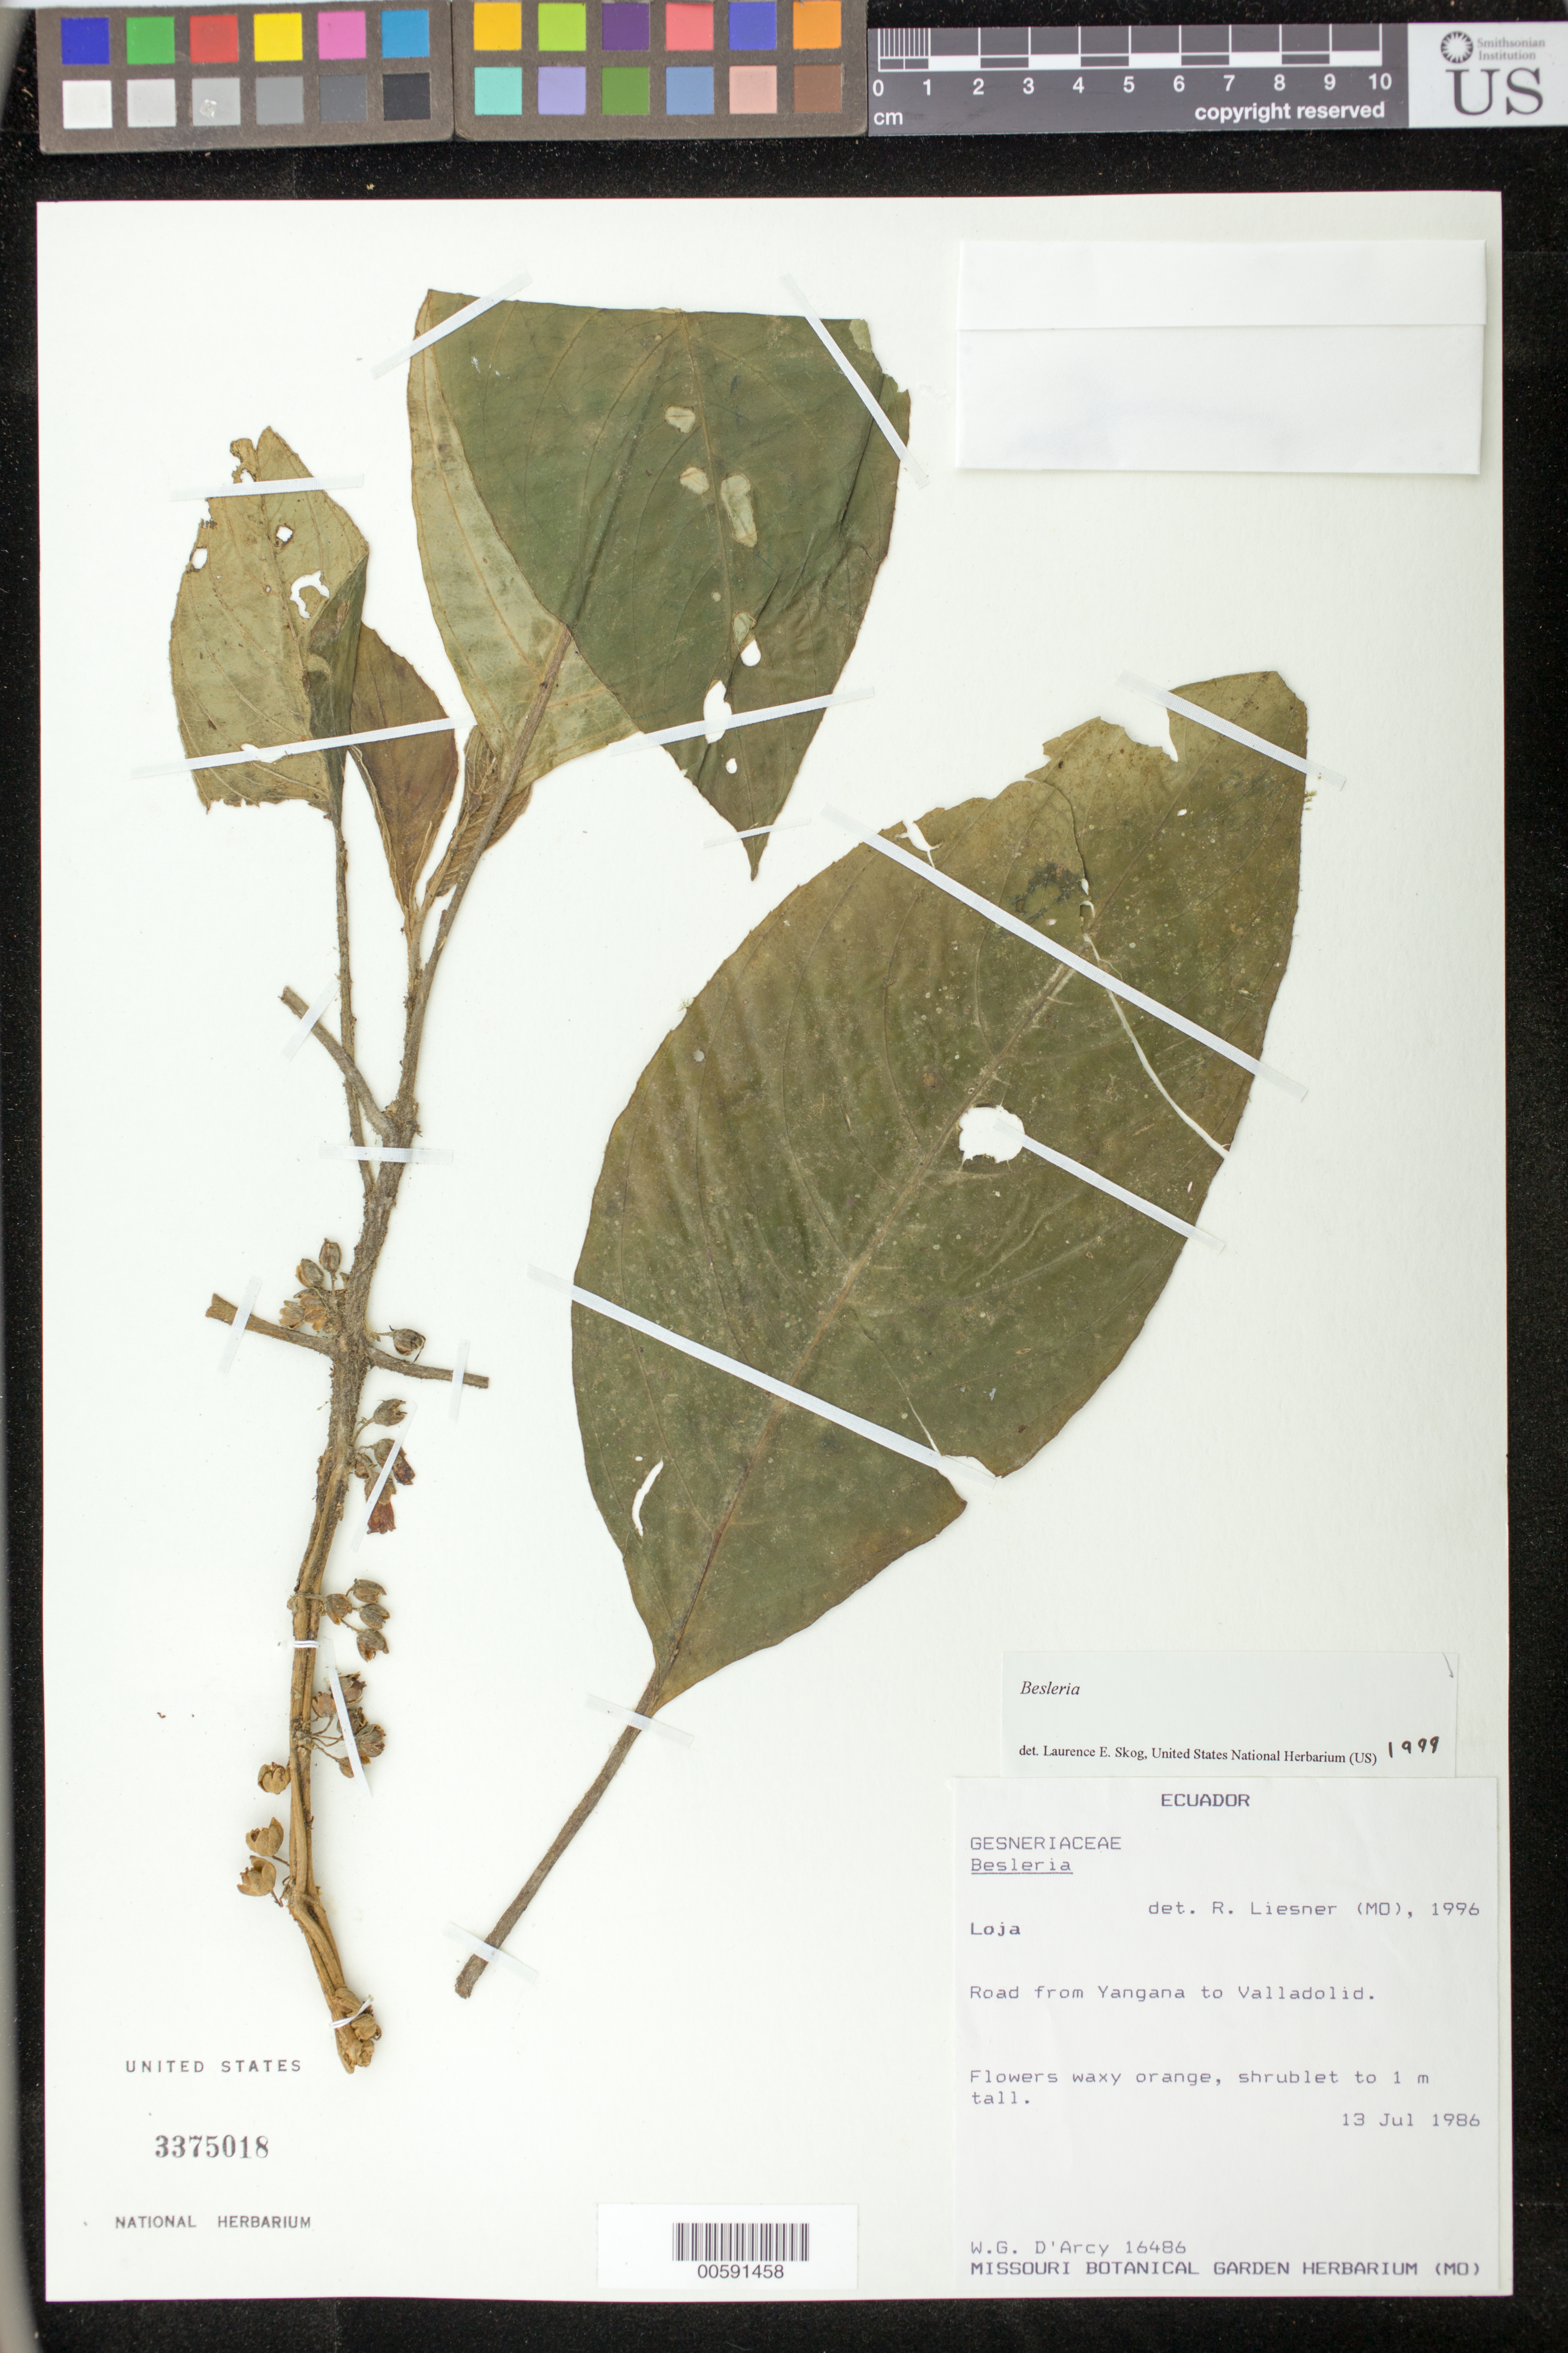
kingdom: Plantae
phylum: Tracheophyta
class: Magnoliopsida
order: Lamiales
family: Gesneriaceae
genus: Besleria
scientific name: Besleria sp.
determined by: Skog, Laurence E.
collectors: W. G. D'Arcy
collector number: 16486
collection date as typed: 13 Jul 1986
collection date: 1986-07-13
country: Ecuador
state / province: Loja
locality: Road from Yangana to Valladolid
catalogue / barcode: US 3375018